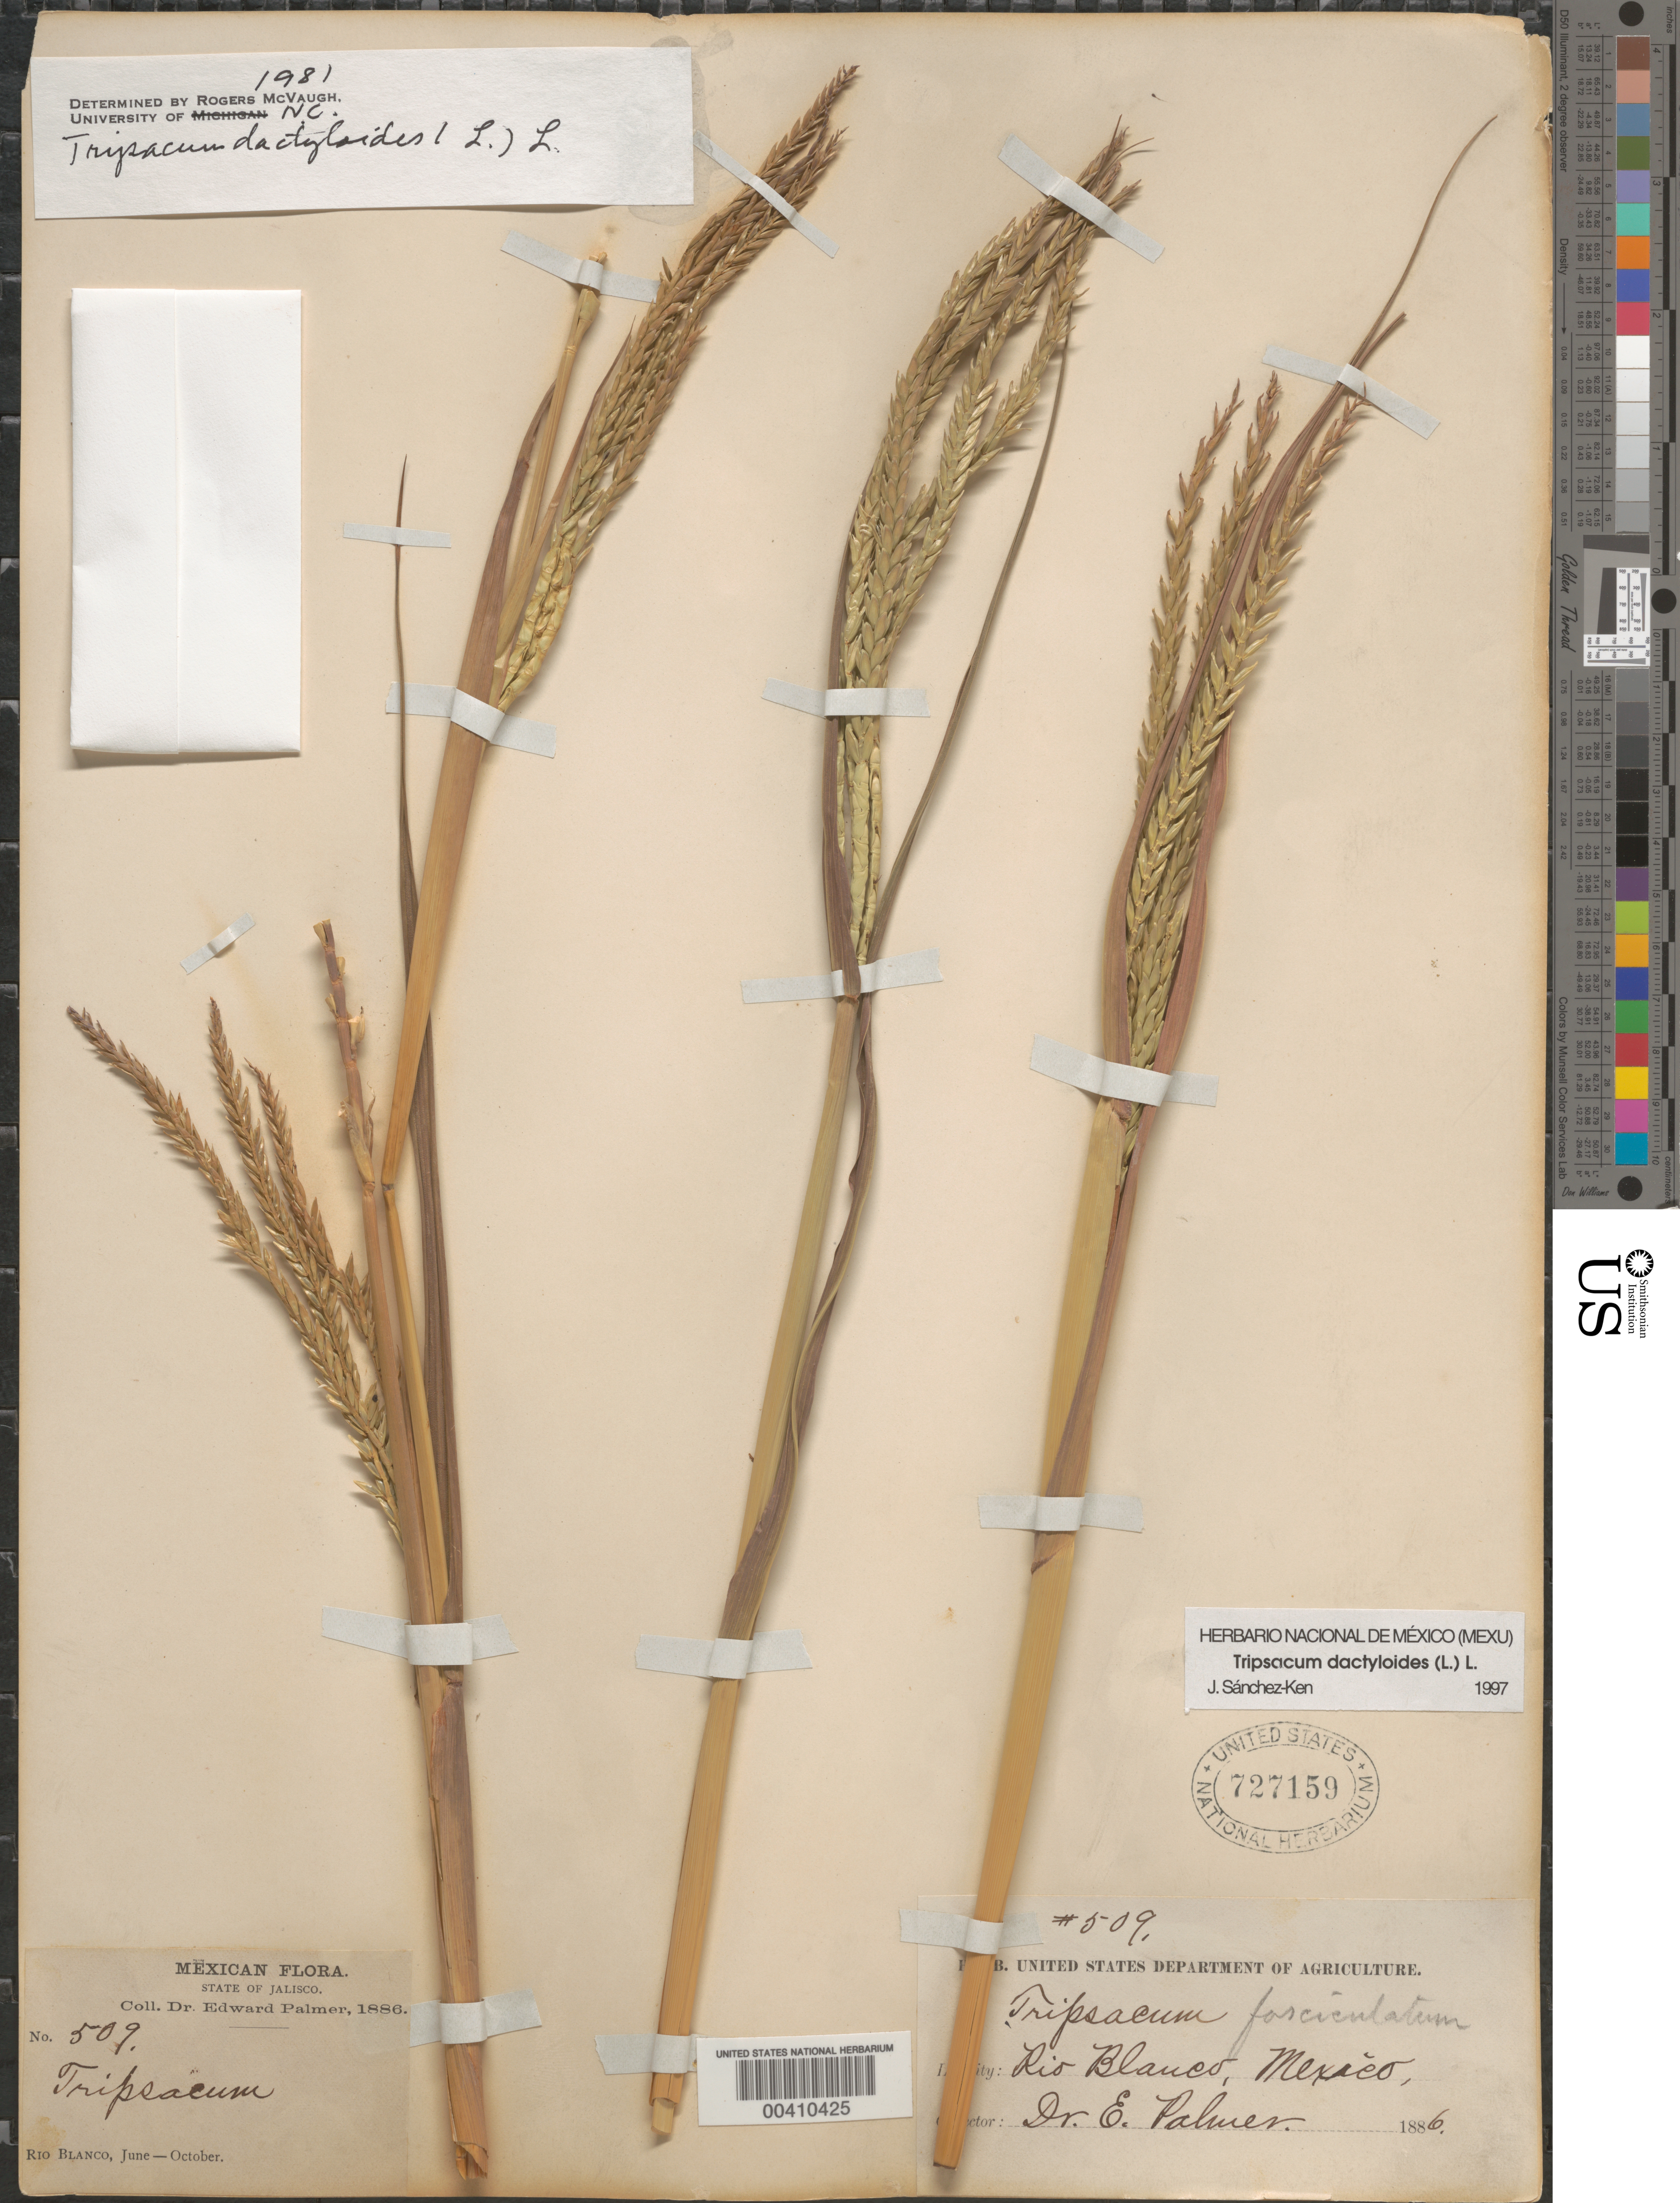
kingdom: Plantae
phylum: Tracheophyta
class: Liliopsida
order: Poales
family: Poaceae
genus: Tripsacum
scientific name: Tripsacum dactyloides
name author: (L.) L.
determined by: McVaugh, R.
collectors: E. Palmer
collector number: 509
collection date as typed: Jun 1886 to Oct 1886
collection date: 1886-06/1886-10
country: Mexico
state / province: Jalisco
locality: Rio Blanco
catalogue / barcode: US 727159